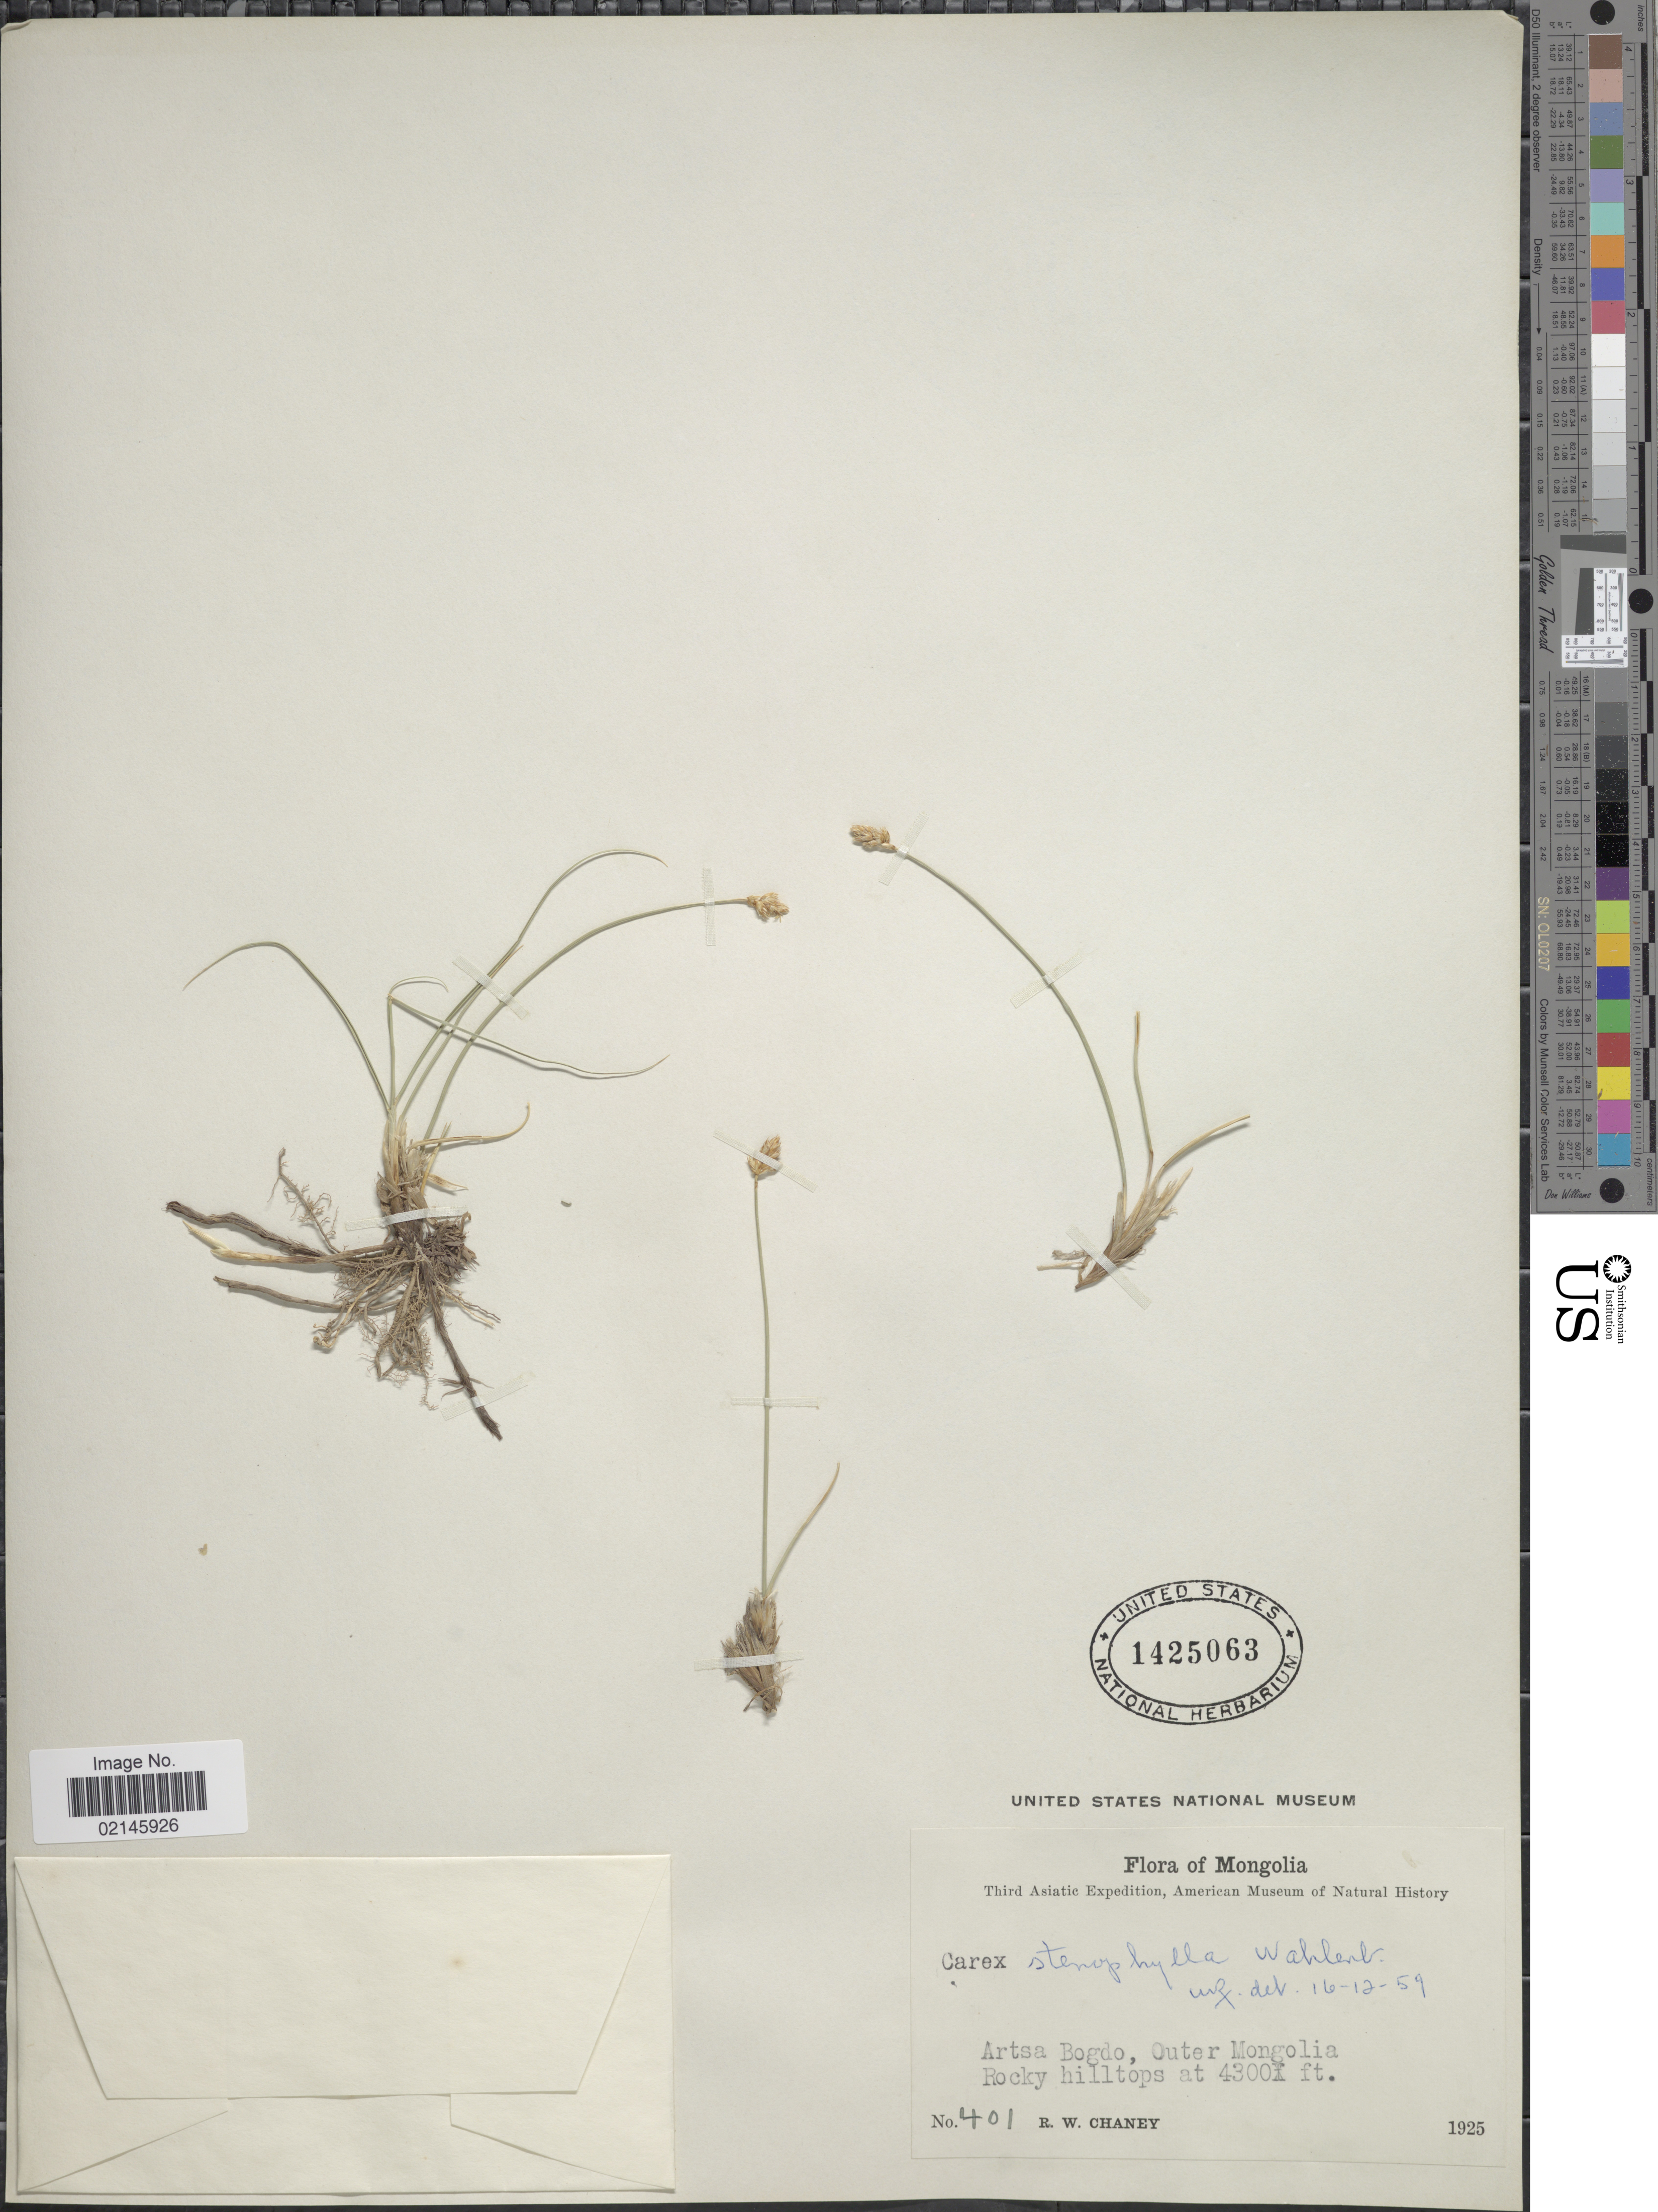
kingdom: Plantae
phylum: Tracheophyta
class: Liliopsida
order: Poales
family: Cyperaceae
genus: Carex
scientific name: Carex stenophylla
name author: Wahlenb.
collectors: R. Chaney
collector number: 401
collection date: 1925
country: Mongolia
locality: Mongolia, Artsa Bogdo, Outer Mongolia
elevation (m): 1311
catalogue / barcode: US 1425063